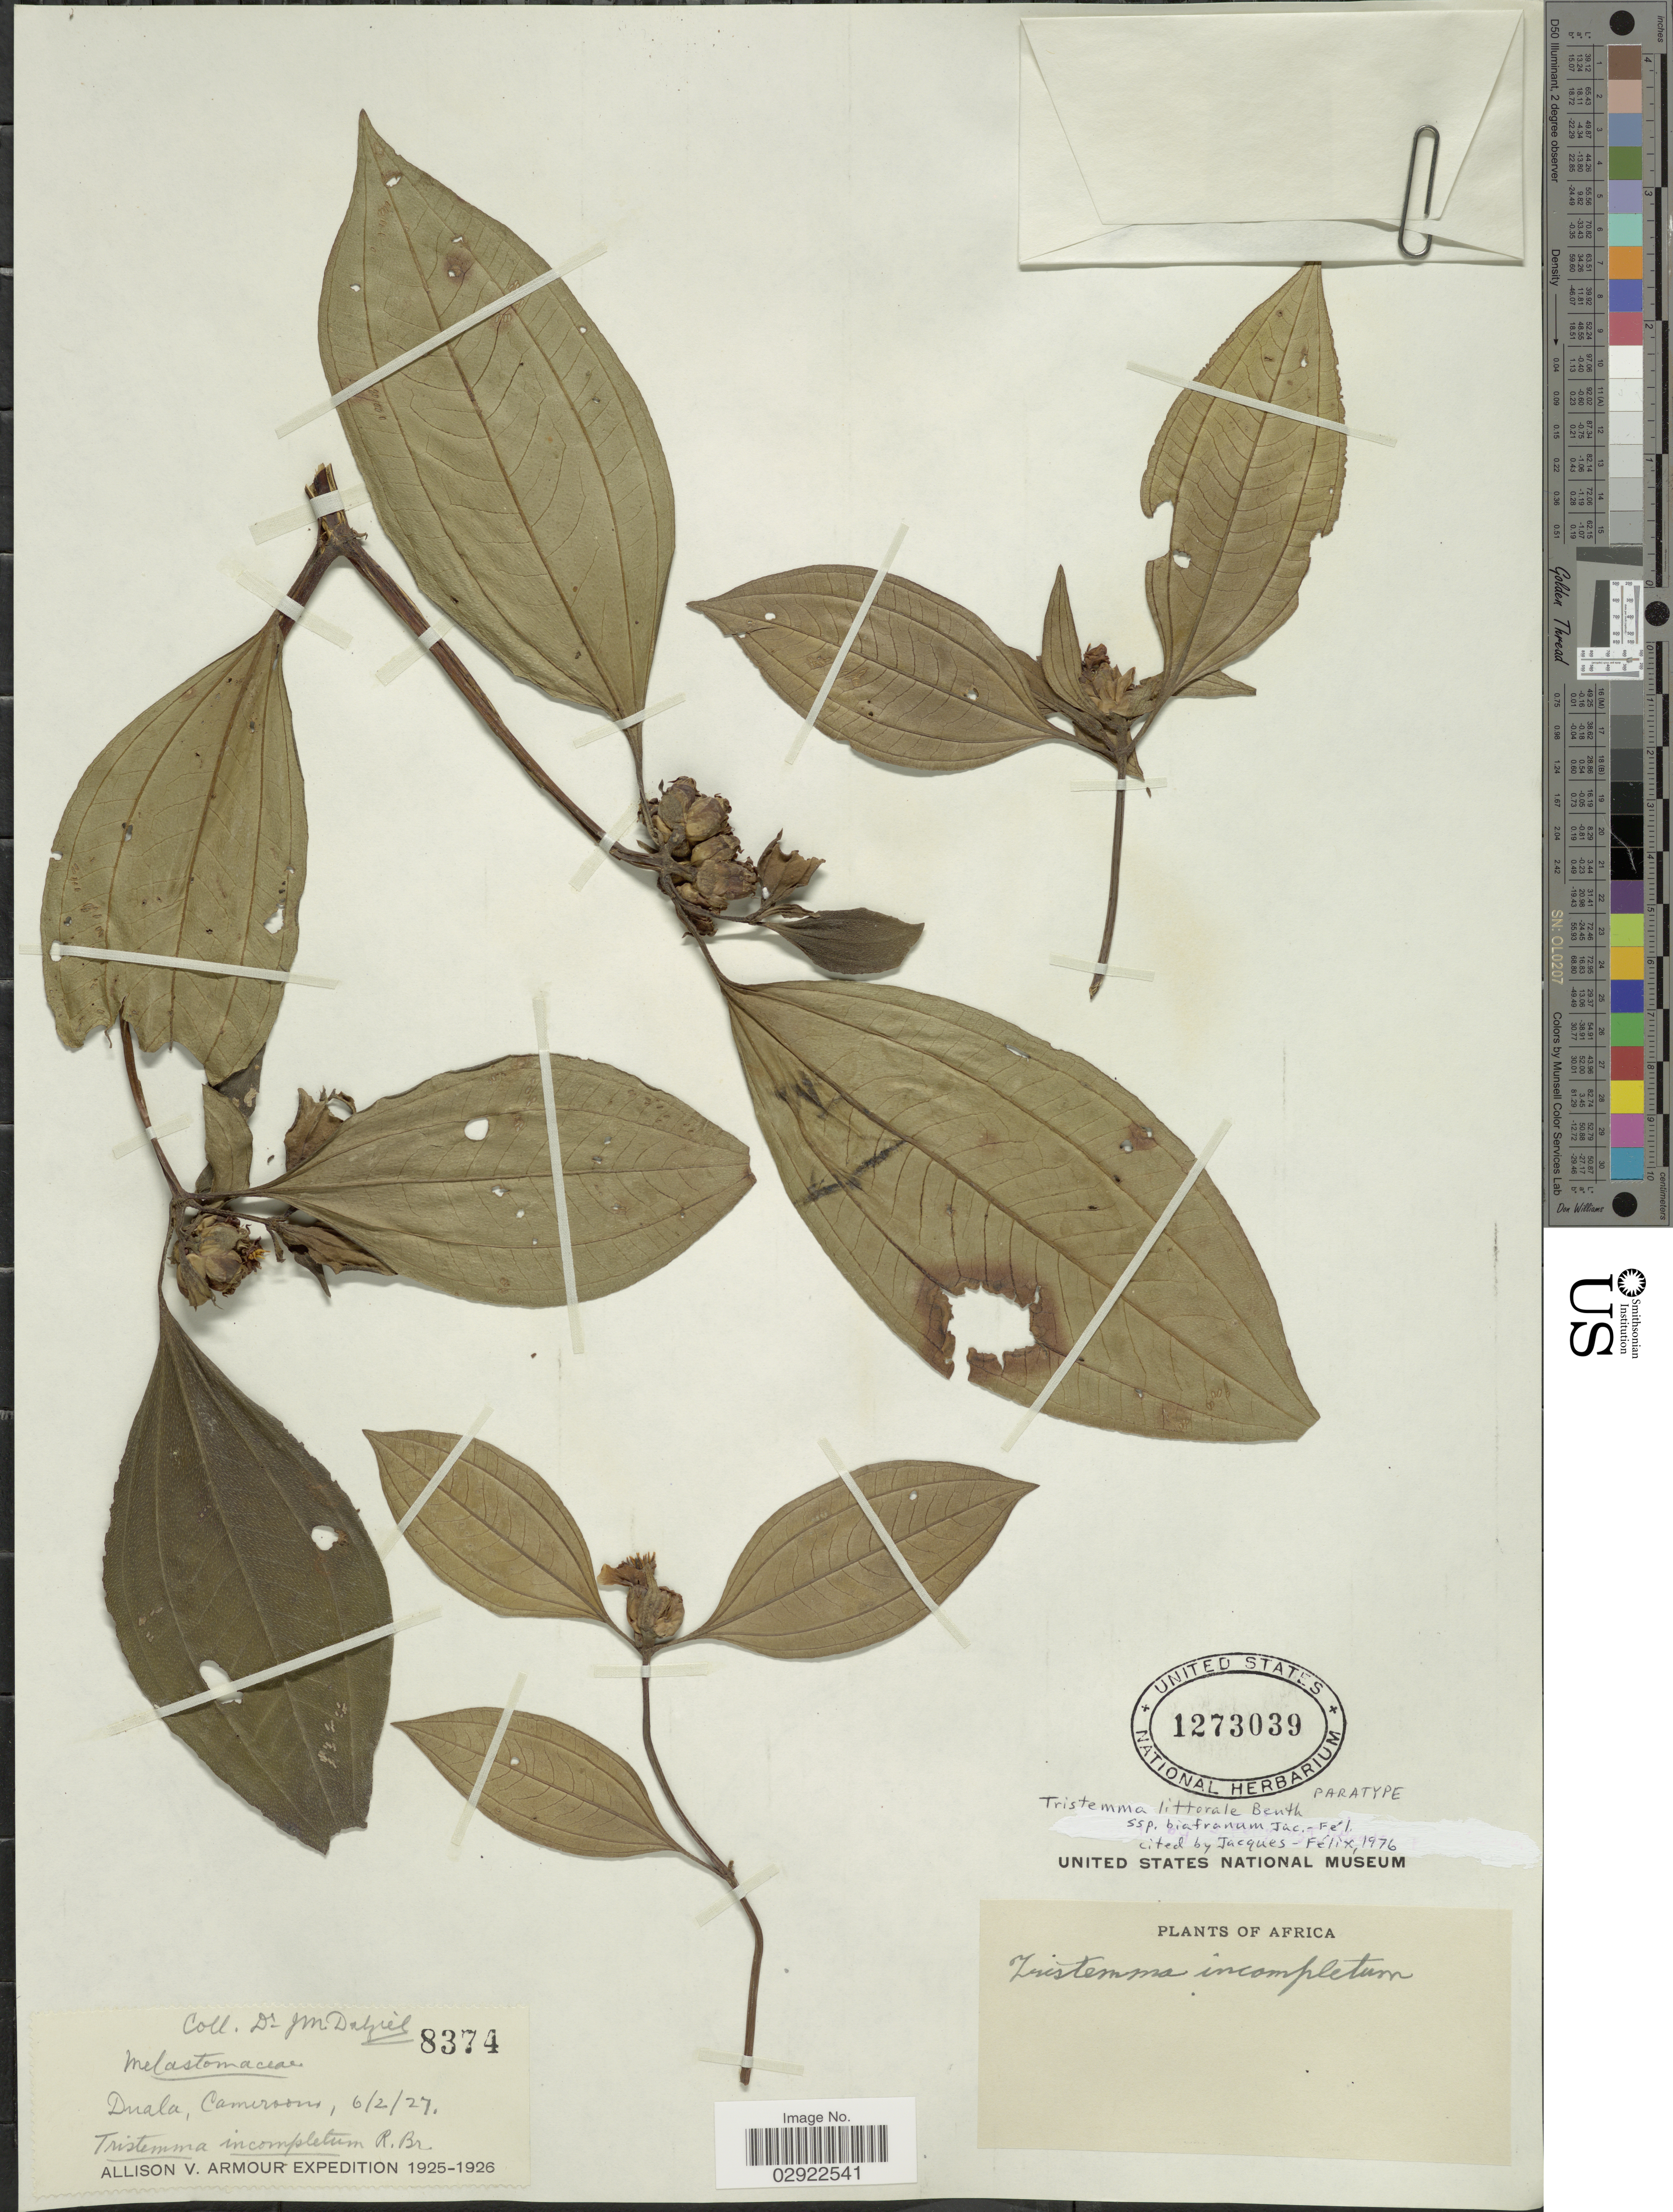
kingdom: Plantae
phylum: Tracheophyta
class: Magnoliopsida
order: Myrtales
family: Melastomataceae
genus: Tristemma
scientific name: Tristemma littorale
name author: Benth.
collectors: J. Dalziel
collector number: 8374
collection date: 1927-02-06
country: Cameroon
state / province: Littoral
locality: Duala.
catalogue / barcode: US 1273039